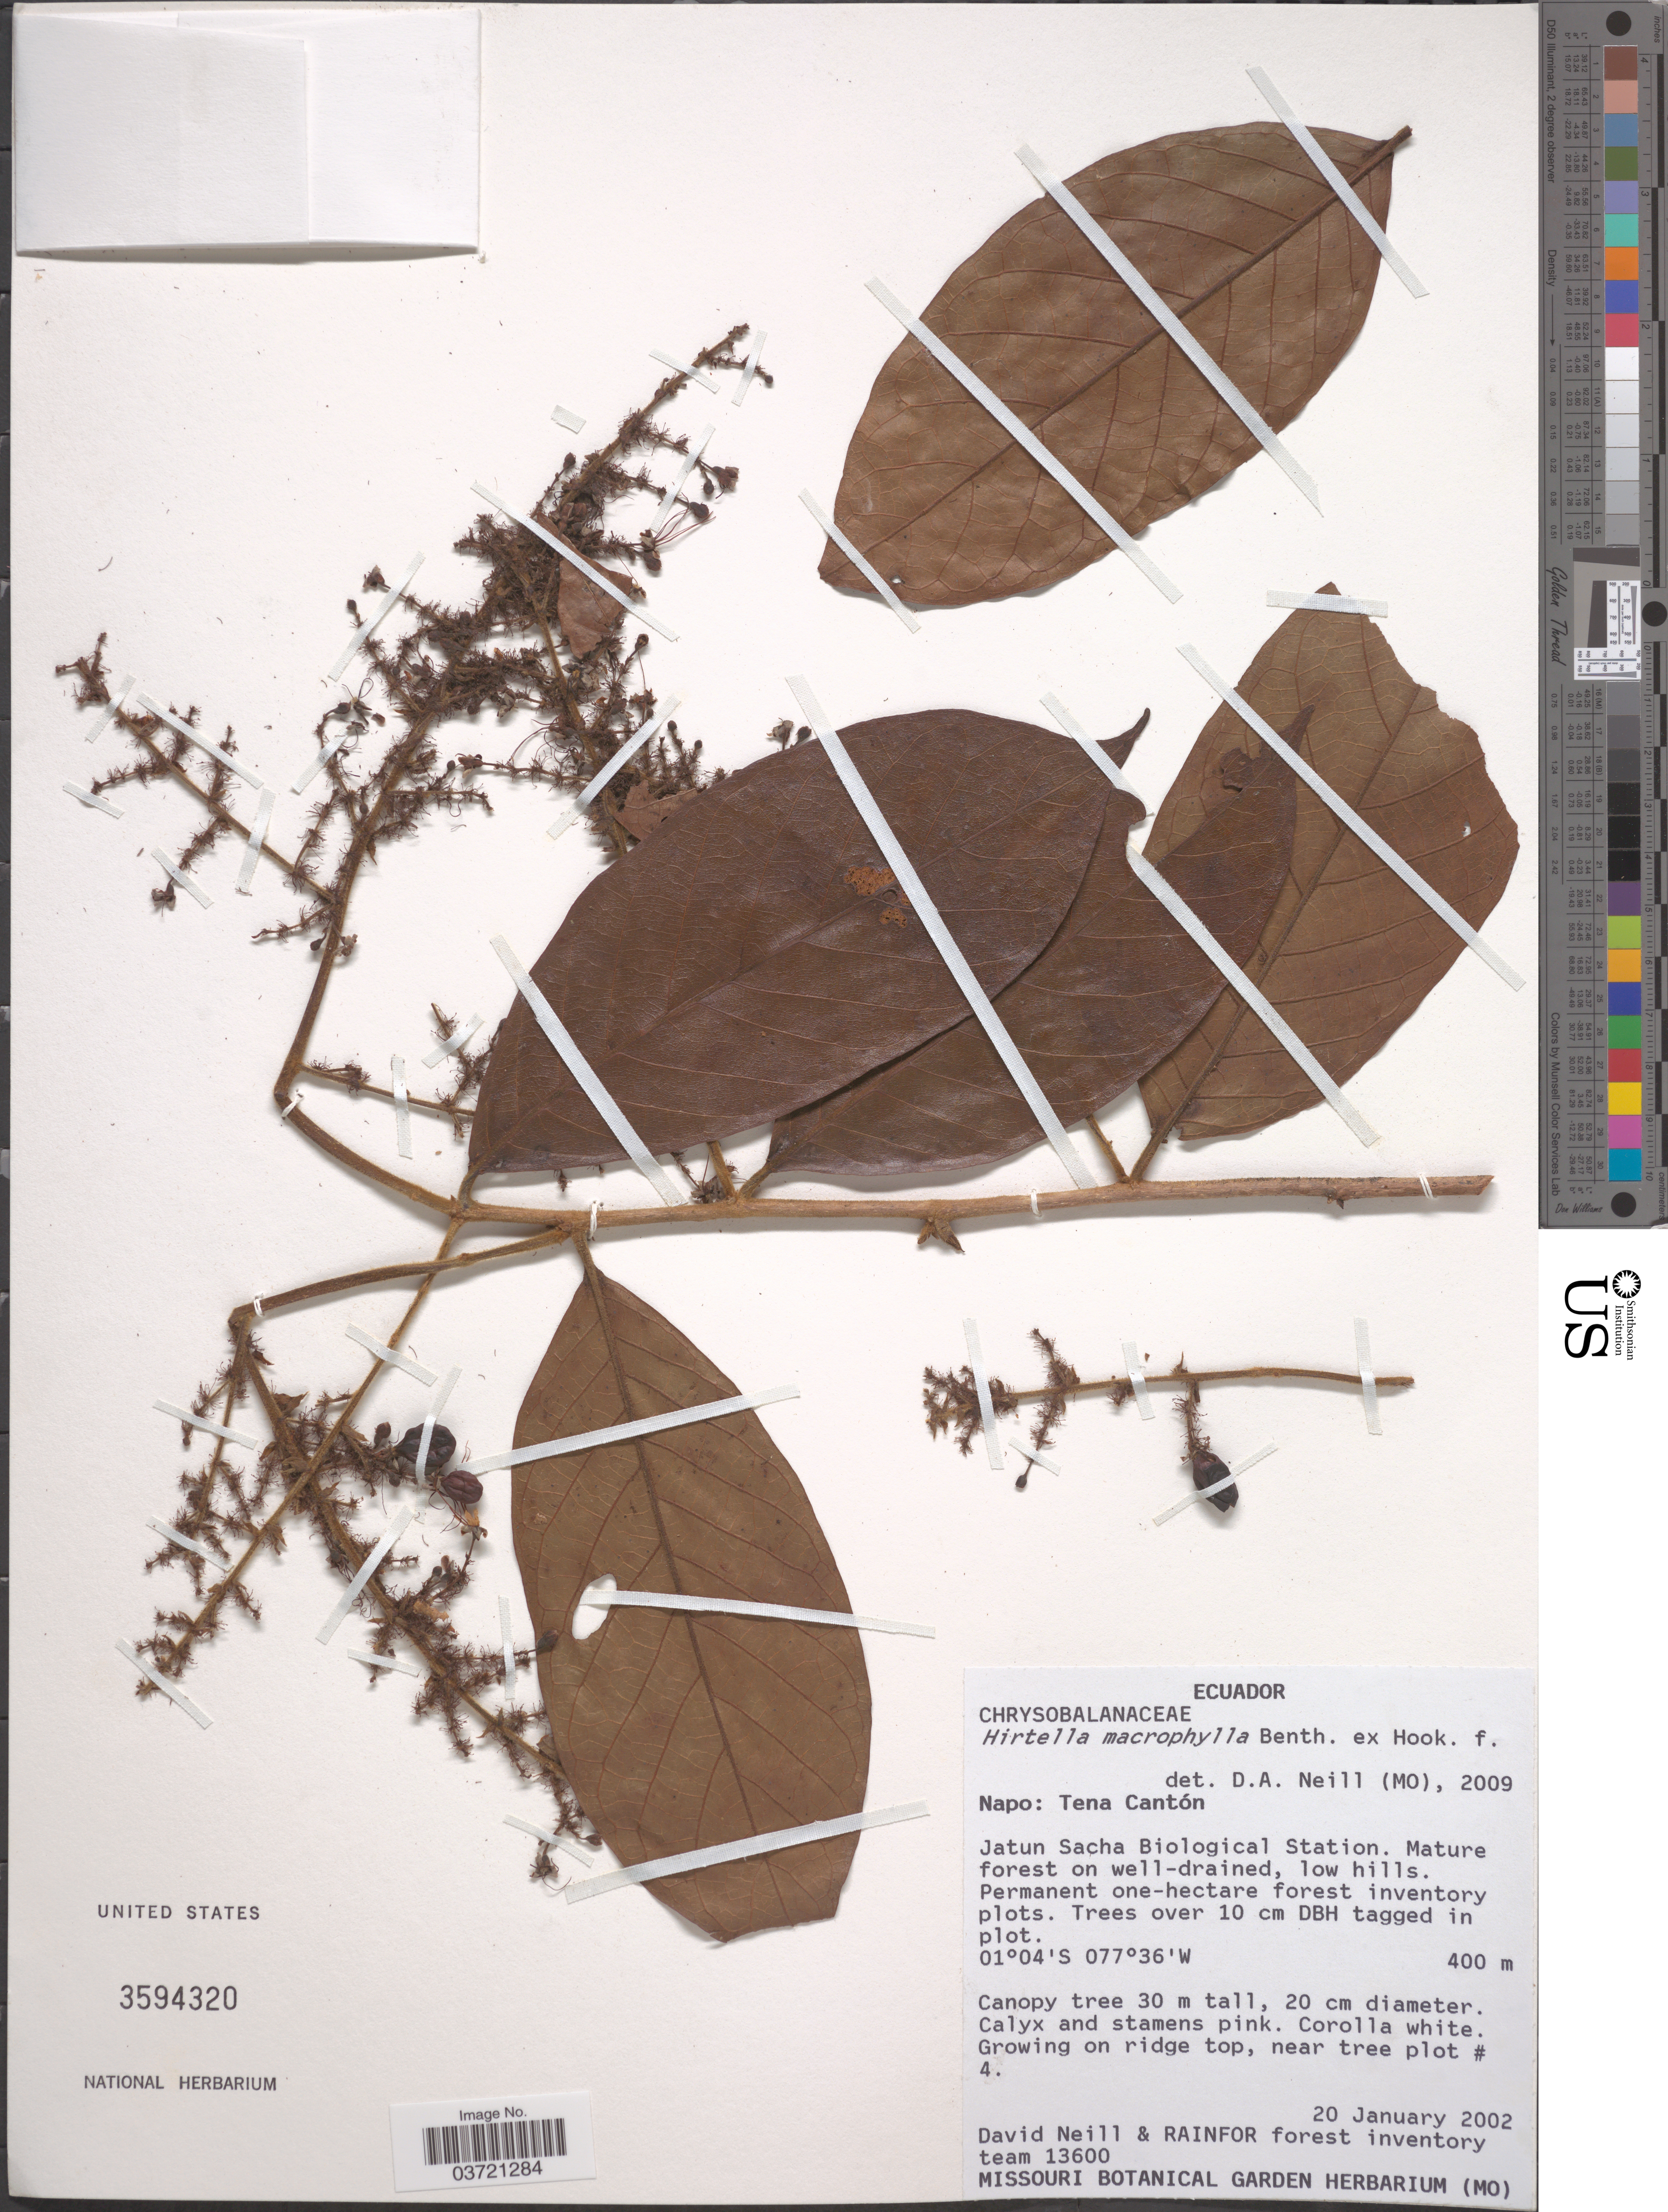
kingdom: Plantae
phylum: Tracheophyta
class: Magnoliopsida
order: Malpighiales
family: Chrysobalanaceae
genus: Hirtella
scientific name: Hirtella macrophylla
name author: Benth. ex Hook. f.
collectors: D. Neill & RAINFOR forest inventory team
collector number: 13600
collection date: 2002-01-20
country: Ecuador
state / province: Napo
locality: Tena Cantón. Jatun Sacha Biological Station.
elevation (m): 400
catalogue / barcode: US 3594320